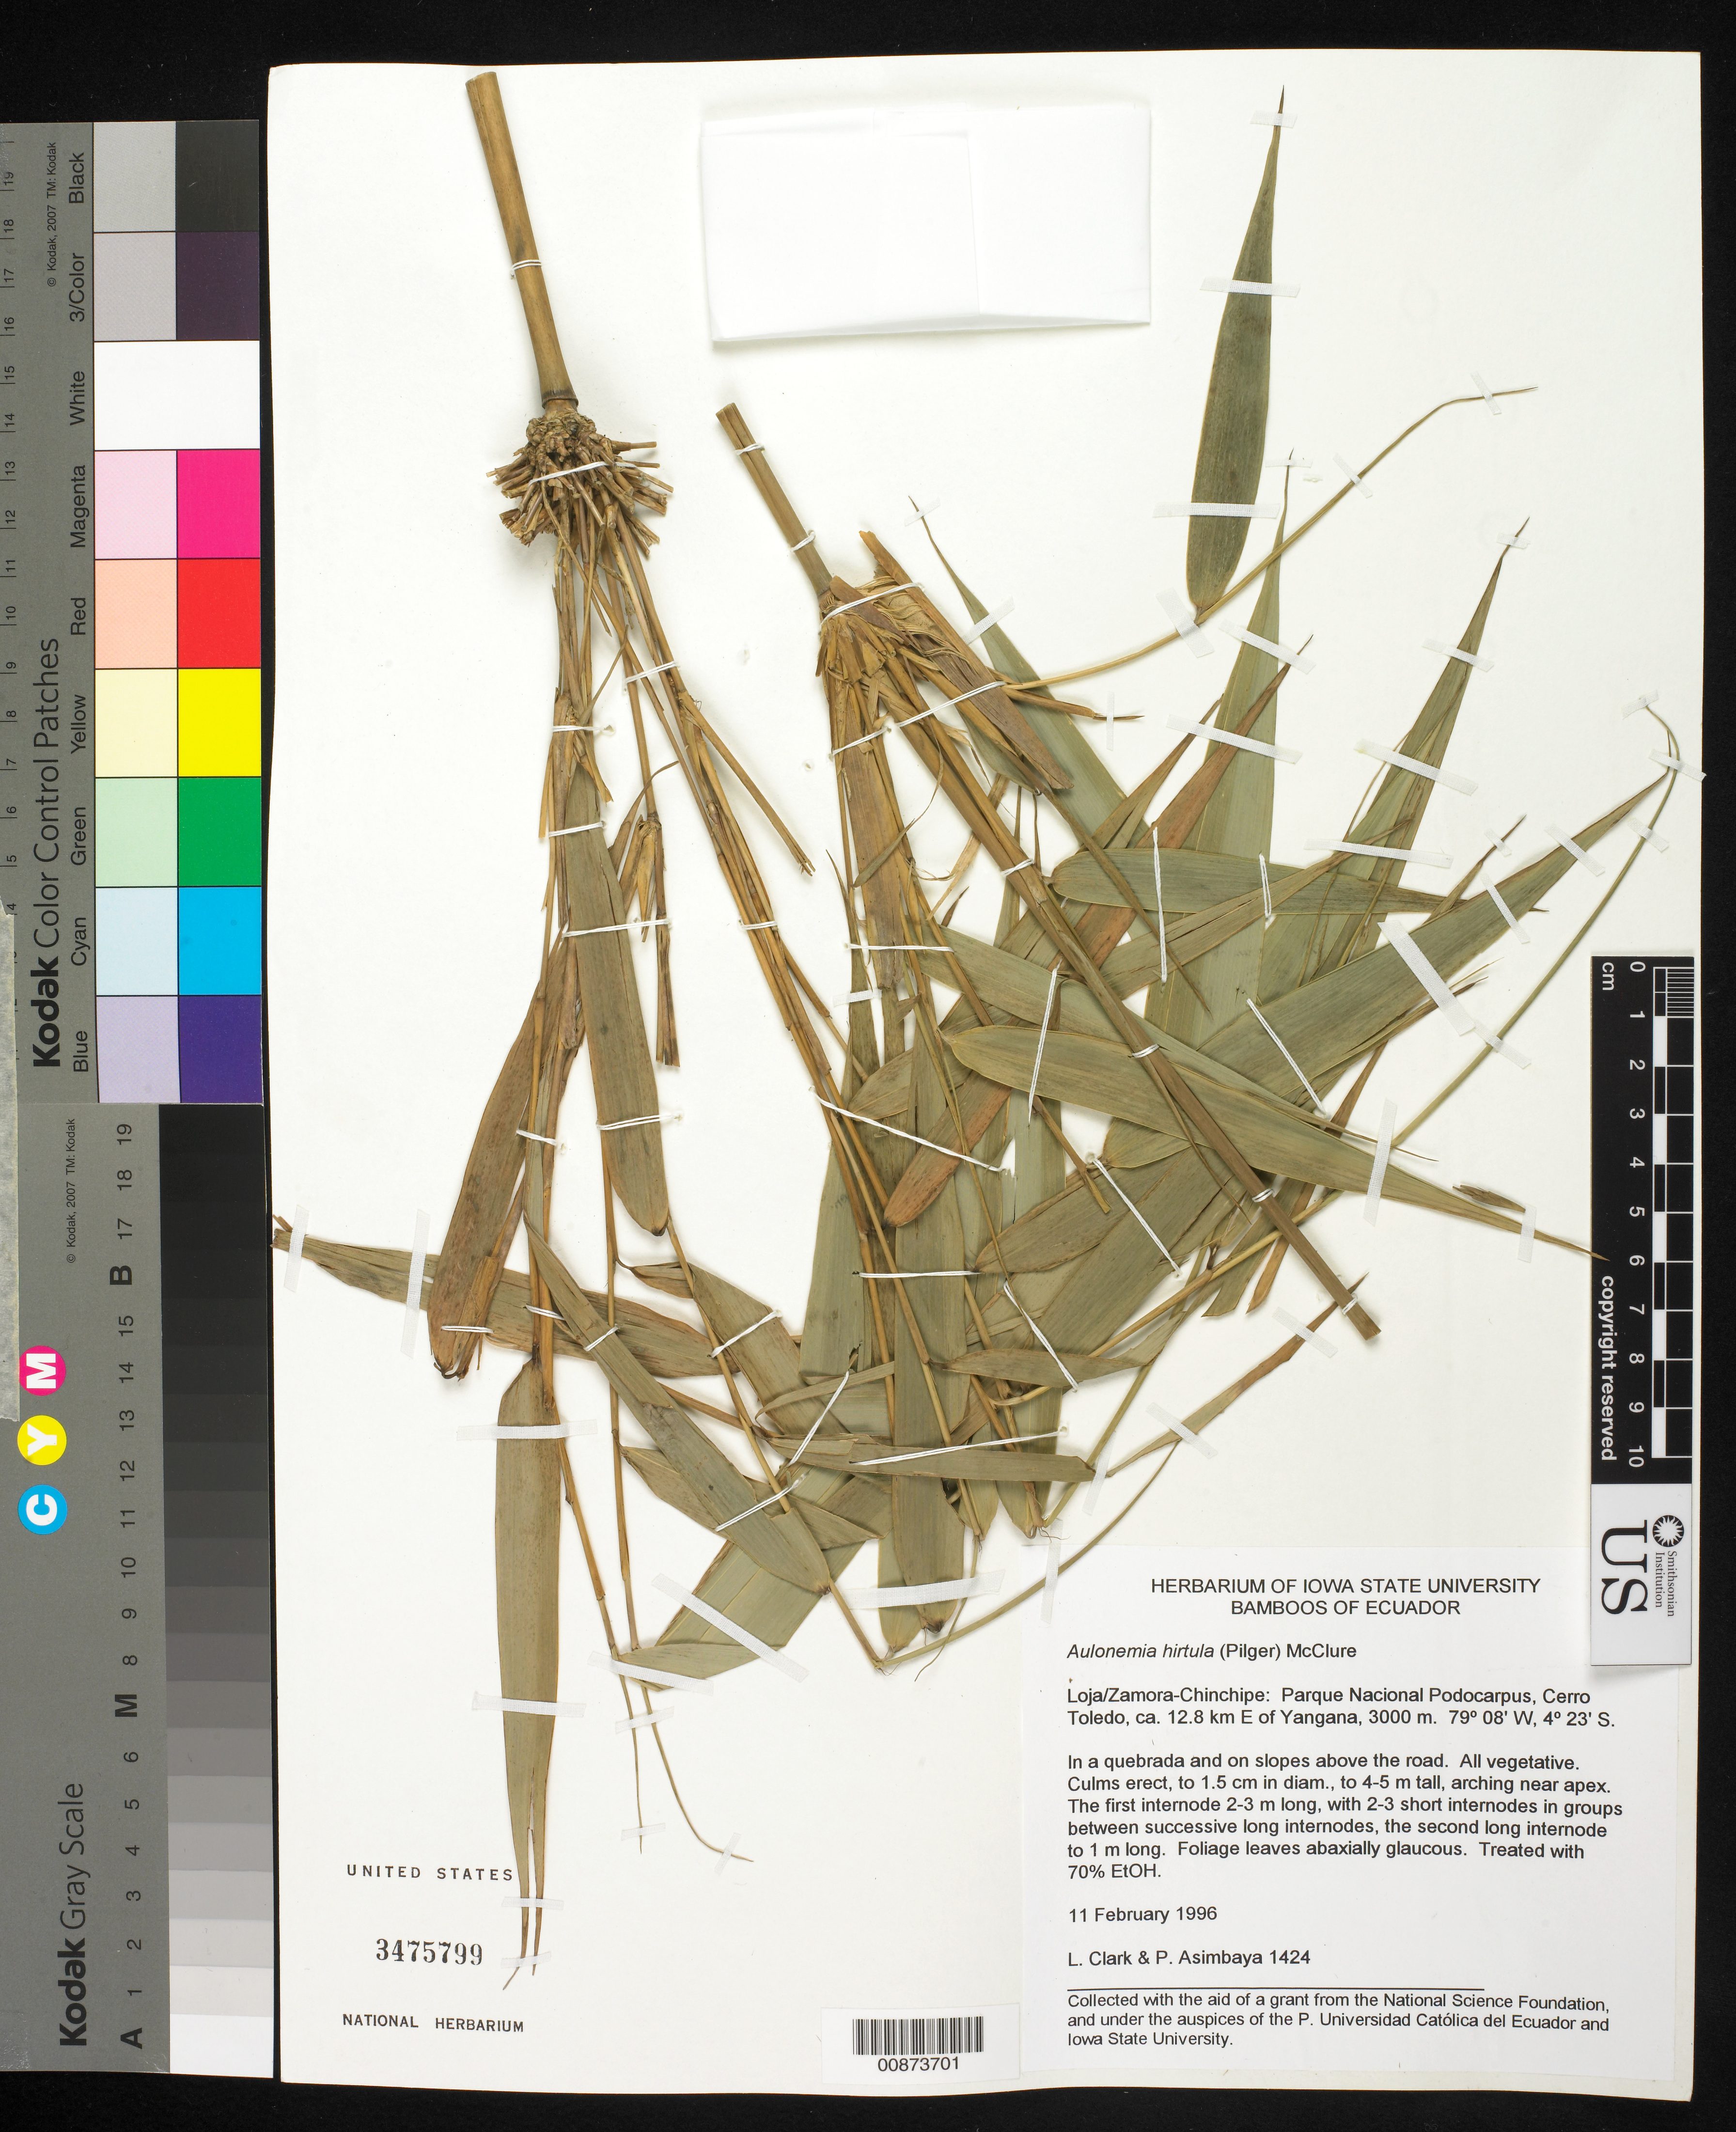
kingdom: Plantae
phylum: Tracheophyta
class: Liliopsida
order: Poales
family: Poaceae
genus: Aulonemia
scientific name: Aulonemia hirtula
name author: (Pilg.) McClure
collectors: L. G. Clark & P. Asimbaya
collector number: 1424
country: Ecuador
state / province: Loja / Zamora-Chinchipe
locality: Parque Nacional Podocarpus, Cerro Toledo, E of Yangana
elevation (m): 3000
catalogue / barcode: US 3475799